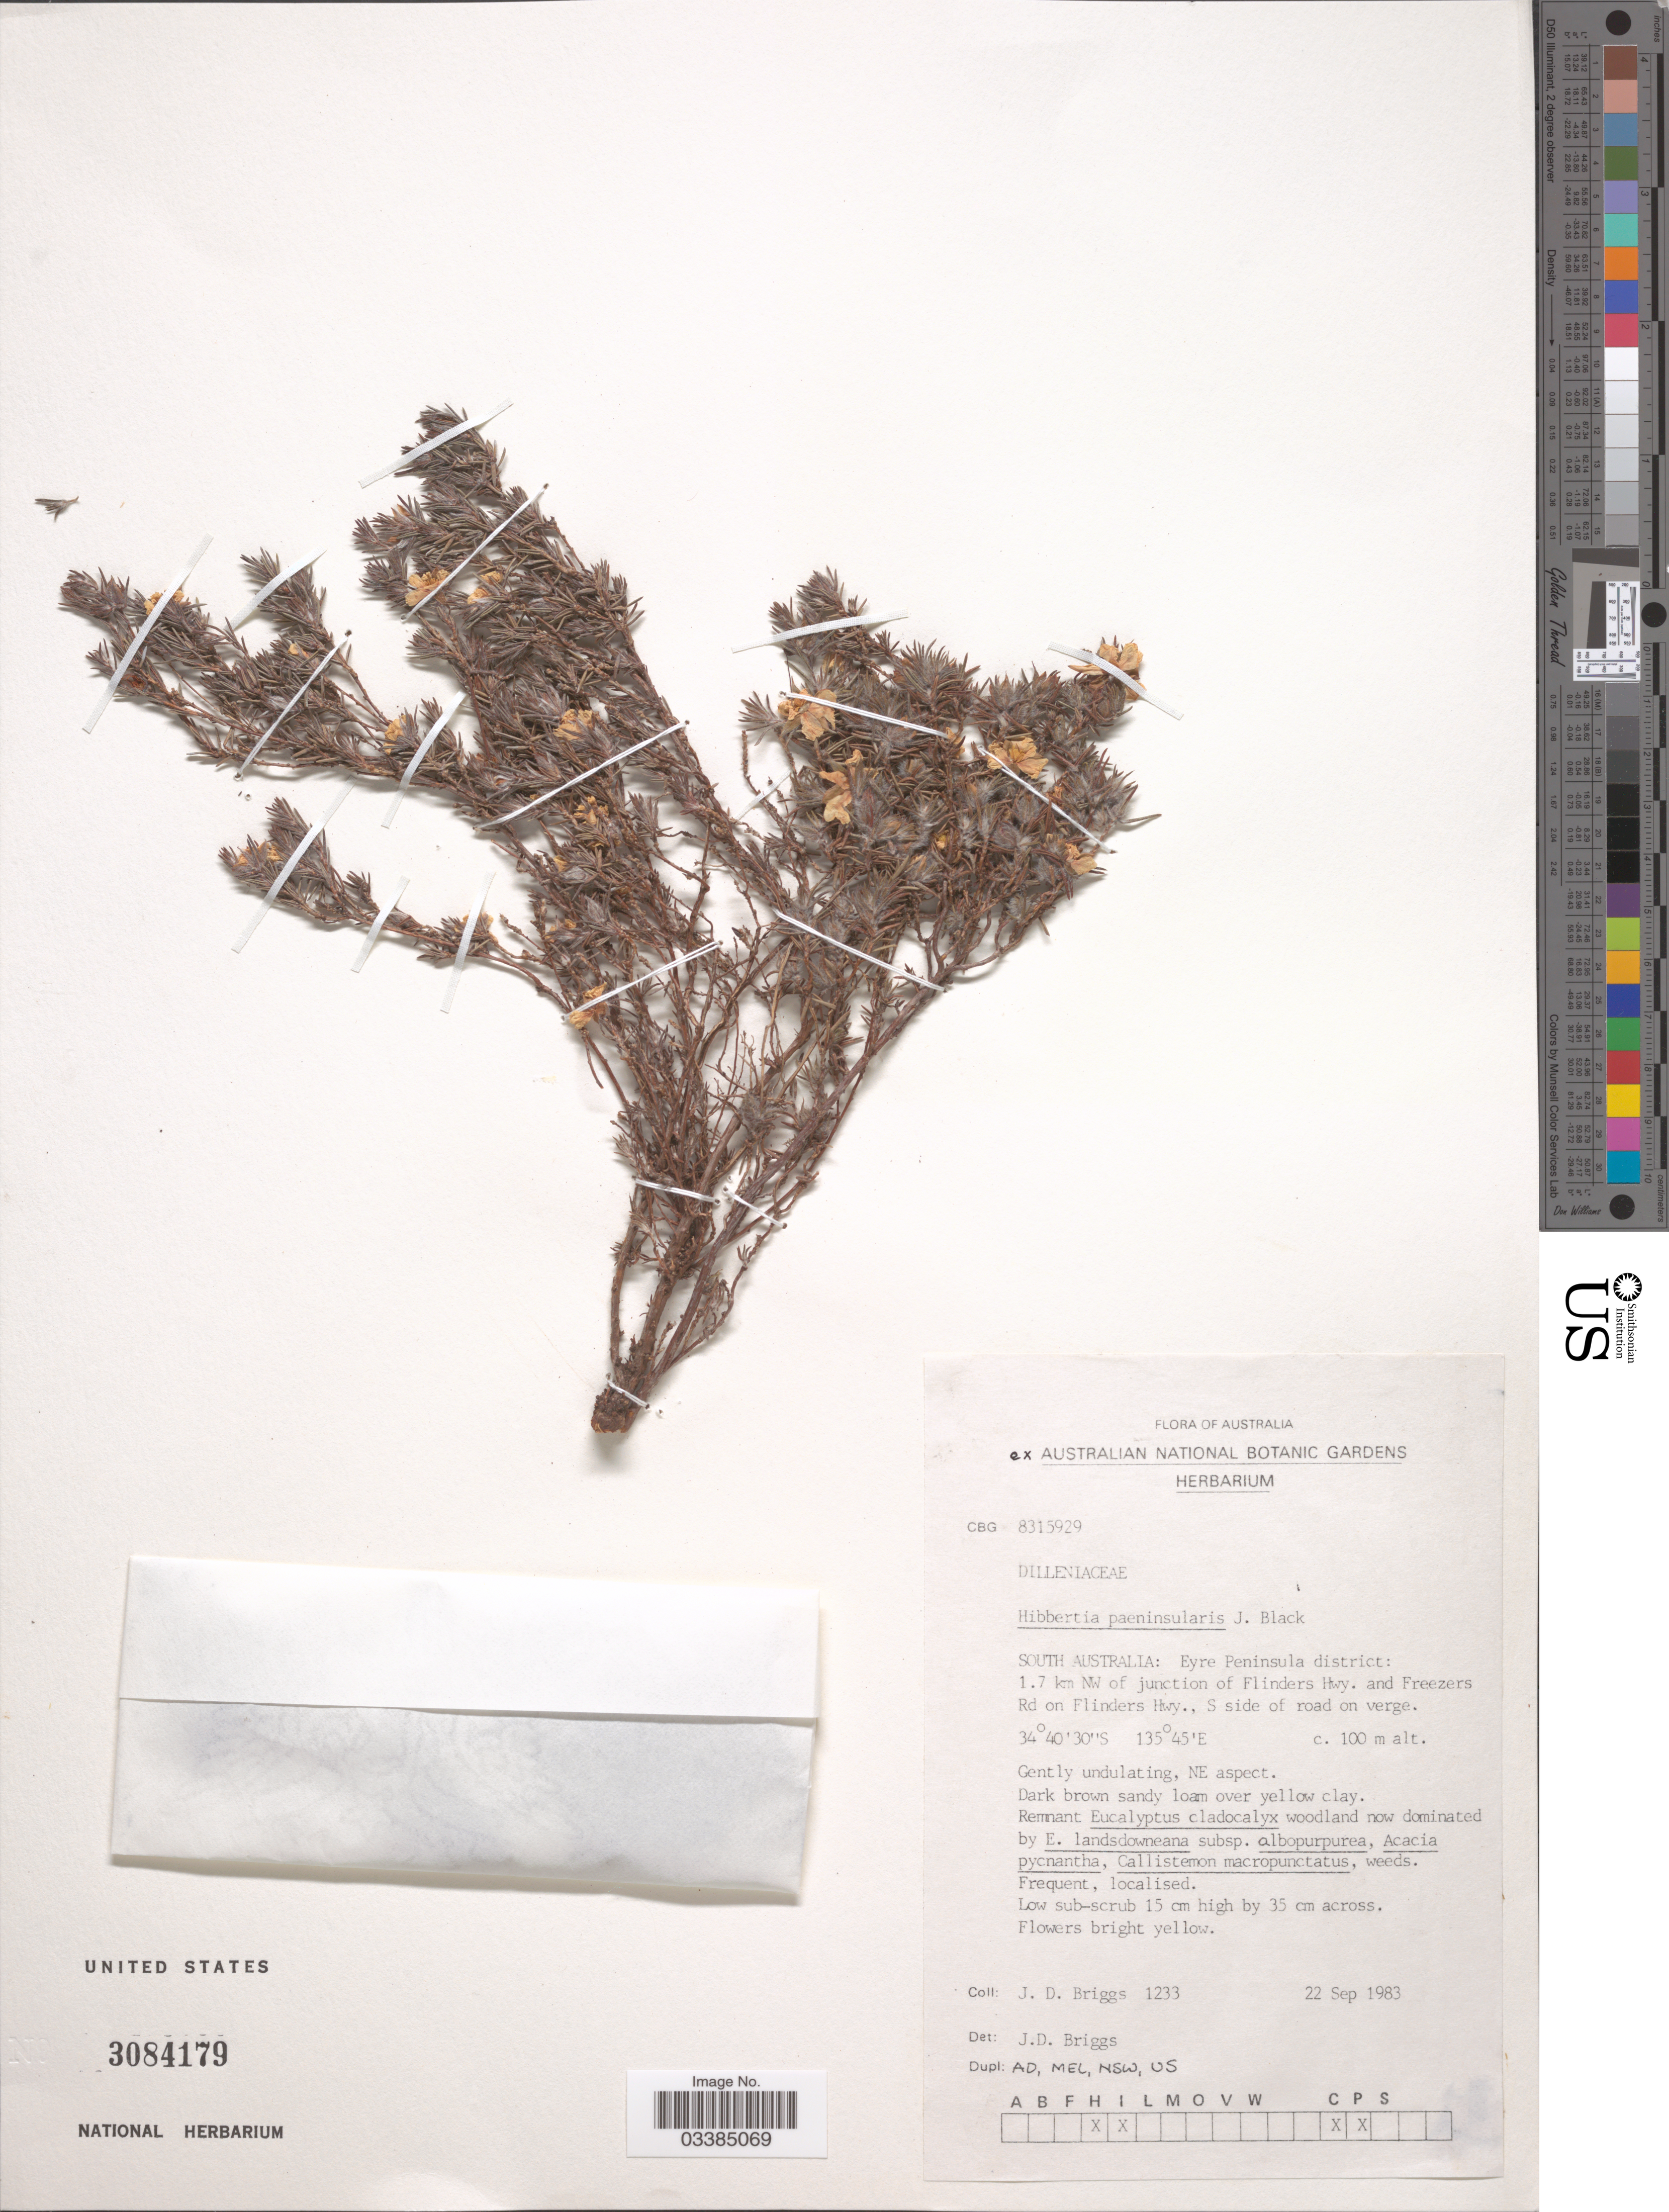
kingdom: Plantae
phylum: Tracheophyta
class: Magnoliopsida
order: Dilleniales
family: Dilleniaceae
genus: Hibbertia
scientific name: Hibbertia paeninsularis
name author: J.M. Black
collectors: J. Briggs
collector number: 1233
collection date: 1983-09-22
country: Australia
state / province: South Australia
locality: Eyre Peninsula district: 1.7 km NW of junction of Flinders Hwy. and Freezers Rd on Flinders Hwy., S side of road on verge. Gently undulating, NE aspect.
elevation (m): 100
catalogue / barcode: US 3084179